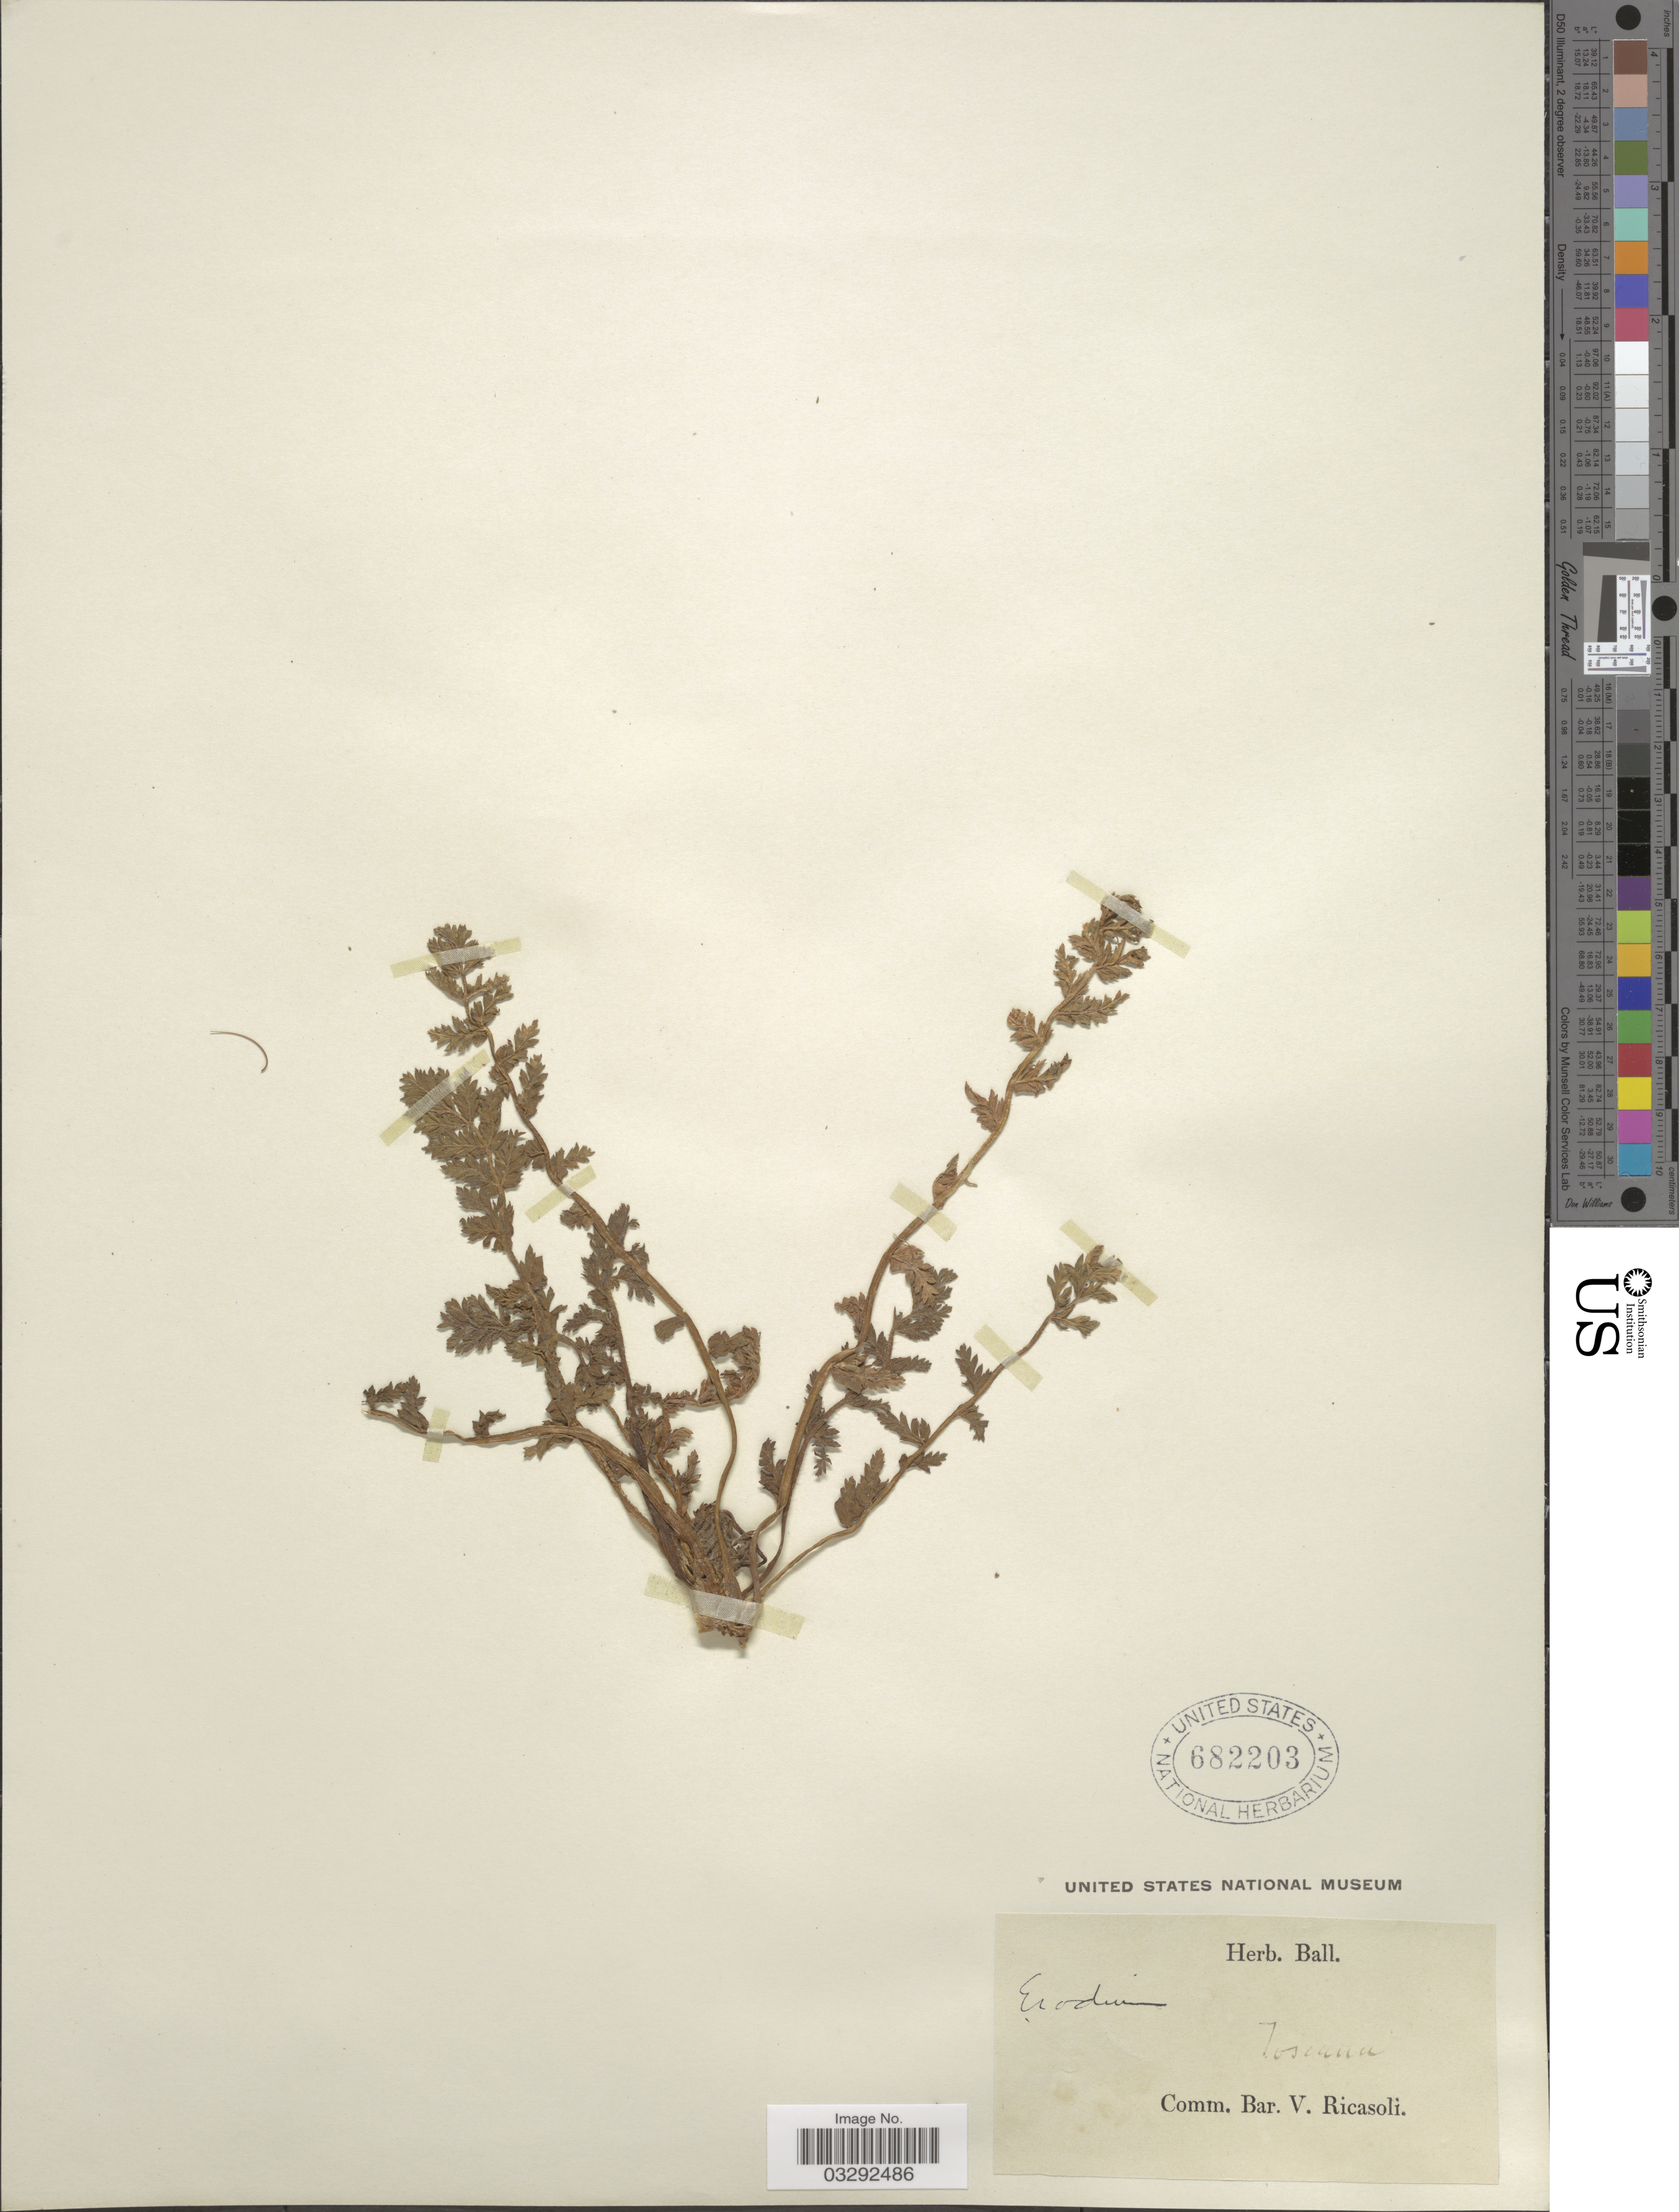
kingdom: Plantae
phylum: Tracheophyta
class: Magnoliopsida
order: Geraniales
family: Geraniaceae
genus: Erodium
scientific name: Erodium sp.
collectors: ex herb. Ball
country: Italy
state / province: Tuscany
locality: Toscana.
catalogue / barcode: US 682203